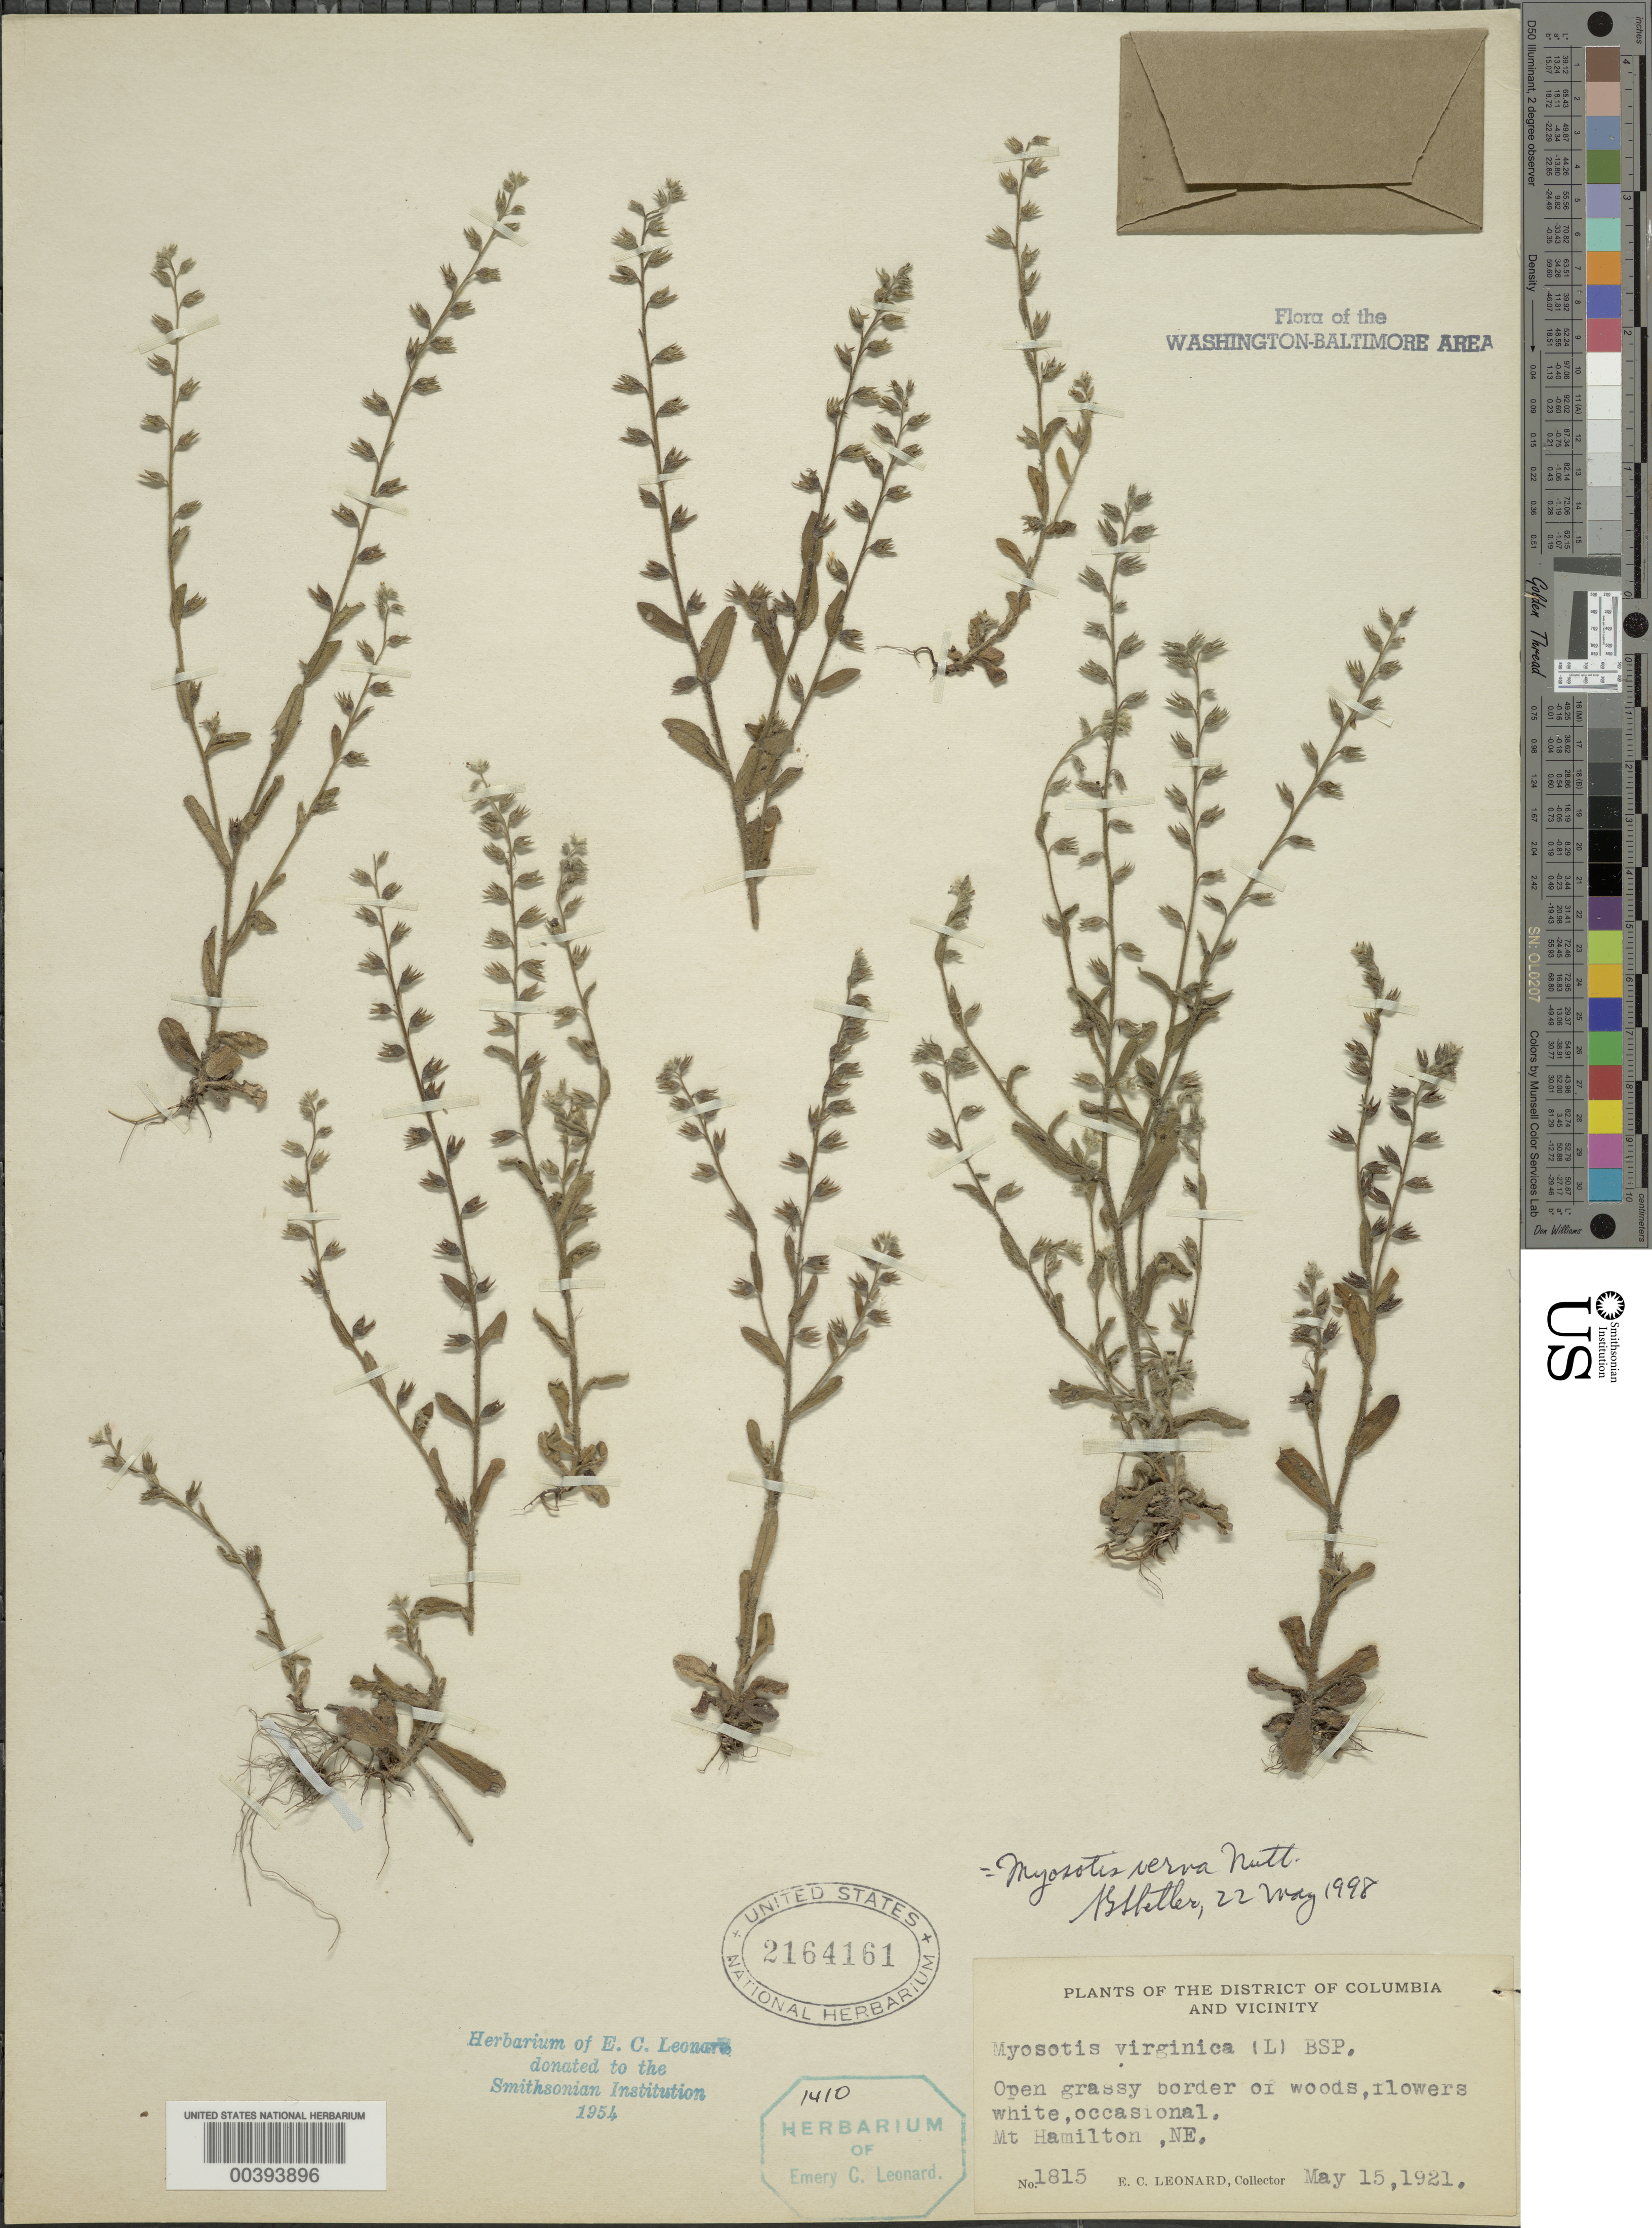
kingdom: Plantae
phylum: Tracheophyta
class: Magnoliopsida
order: Boraginales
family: Boraginaceae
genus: Myosotis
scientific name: Myosotis verna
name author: Nutt.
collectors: E. C. Leonard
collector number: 1815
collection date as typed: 15 May 1921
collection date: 1921-05-15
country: United States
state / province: District of Columbia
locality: Mount Hamilton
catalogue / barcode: US 2164161